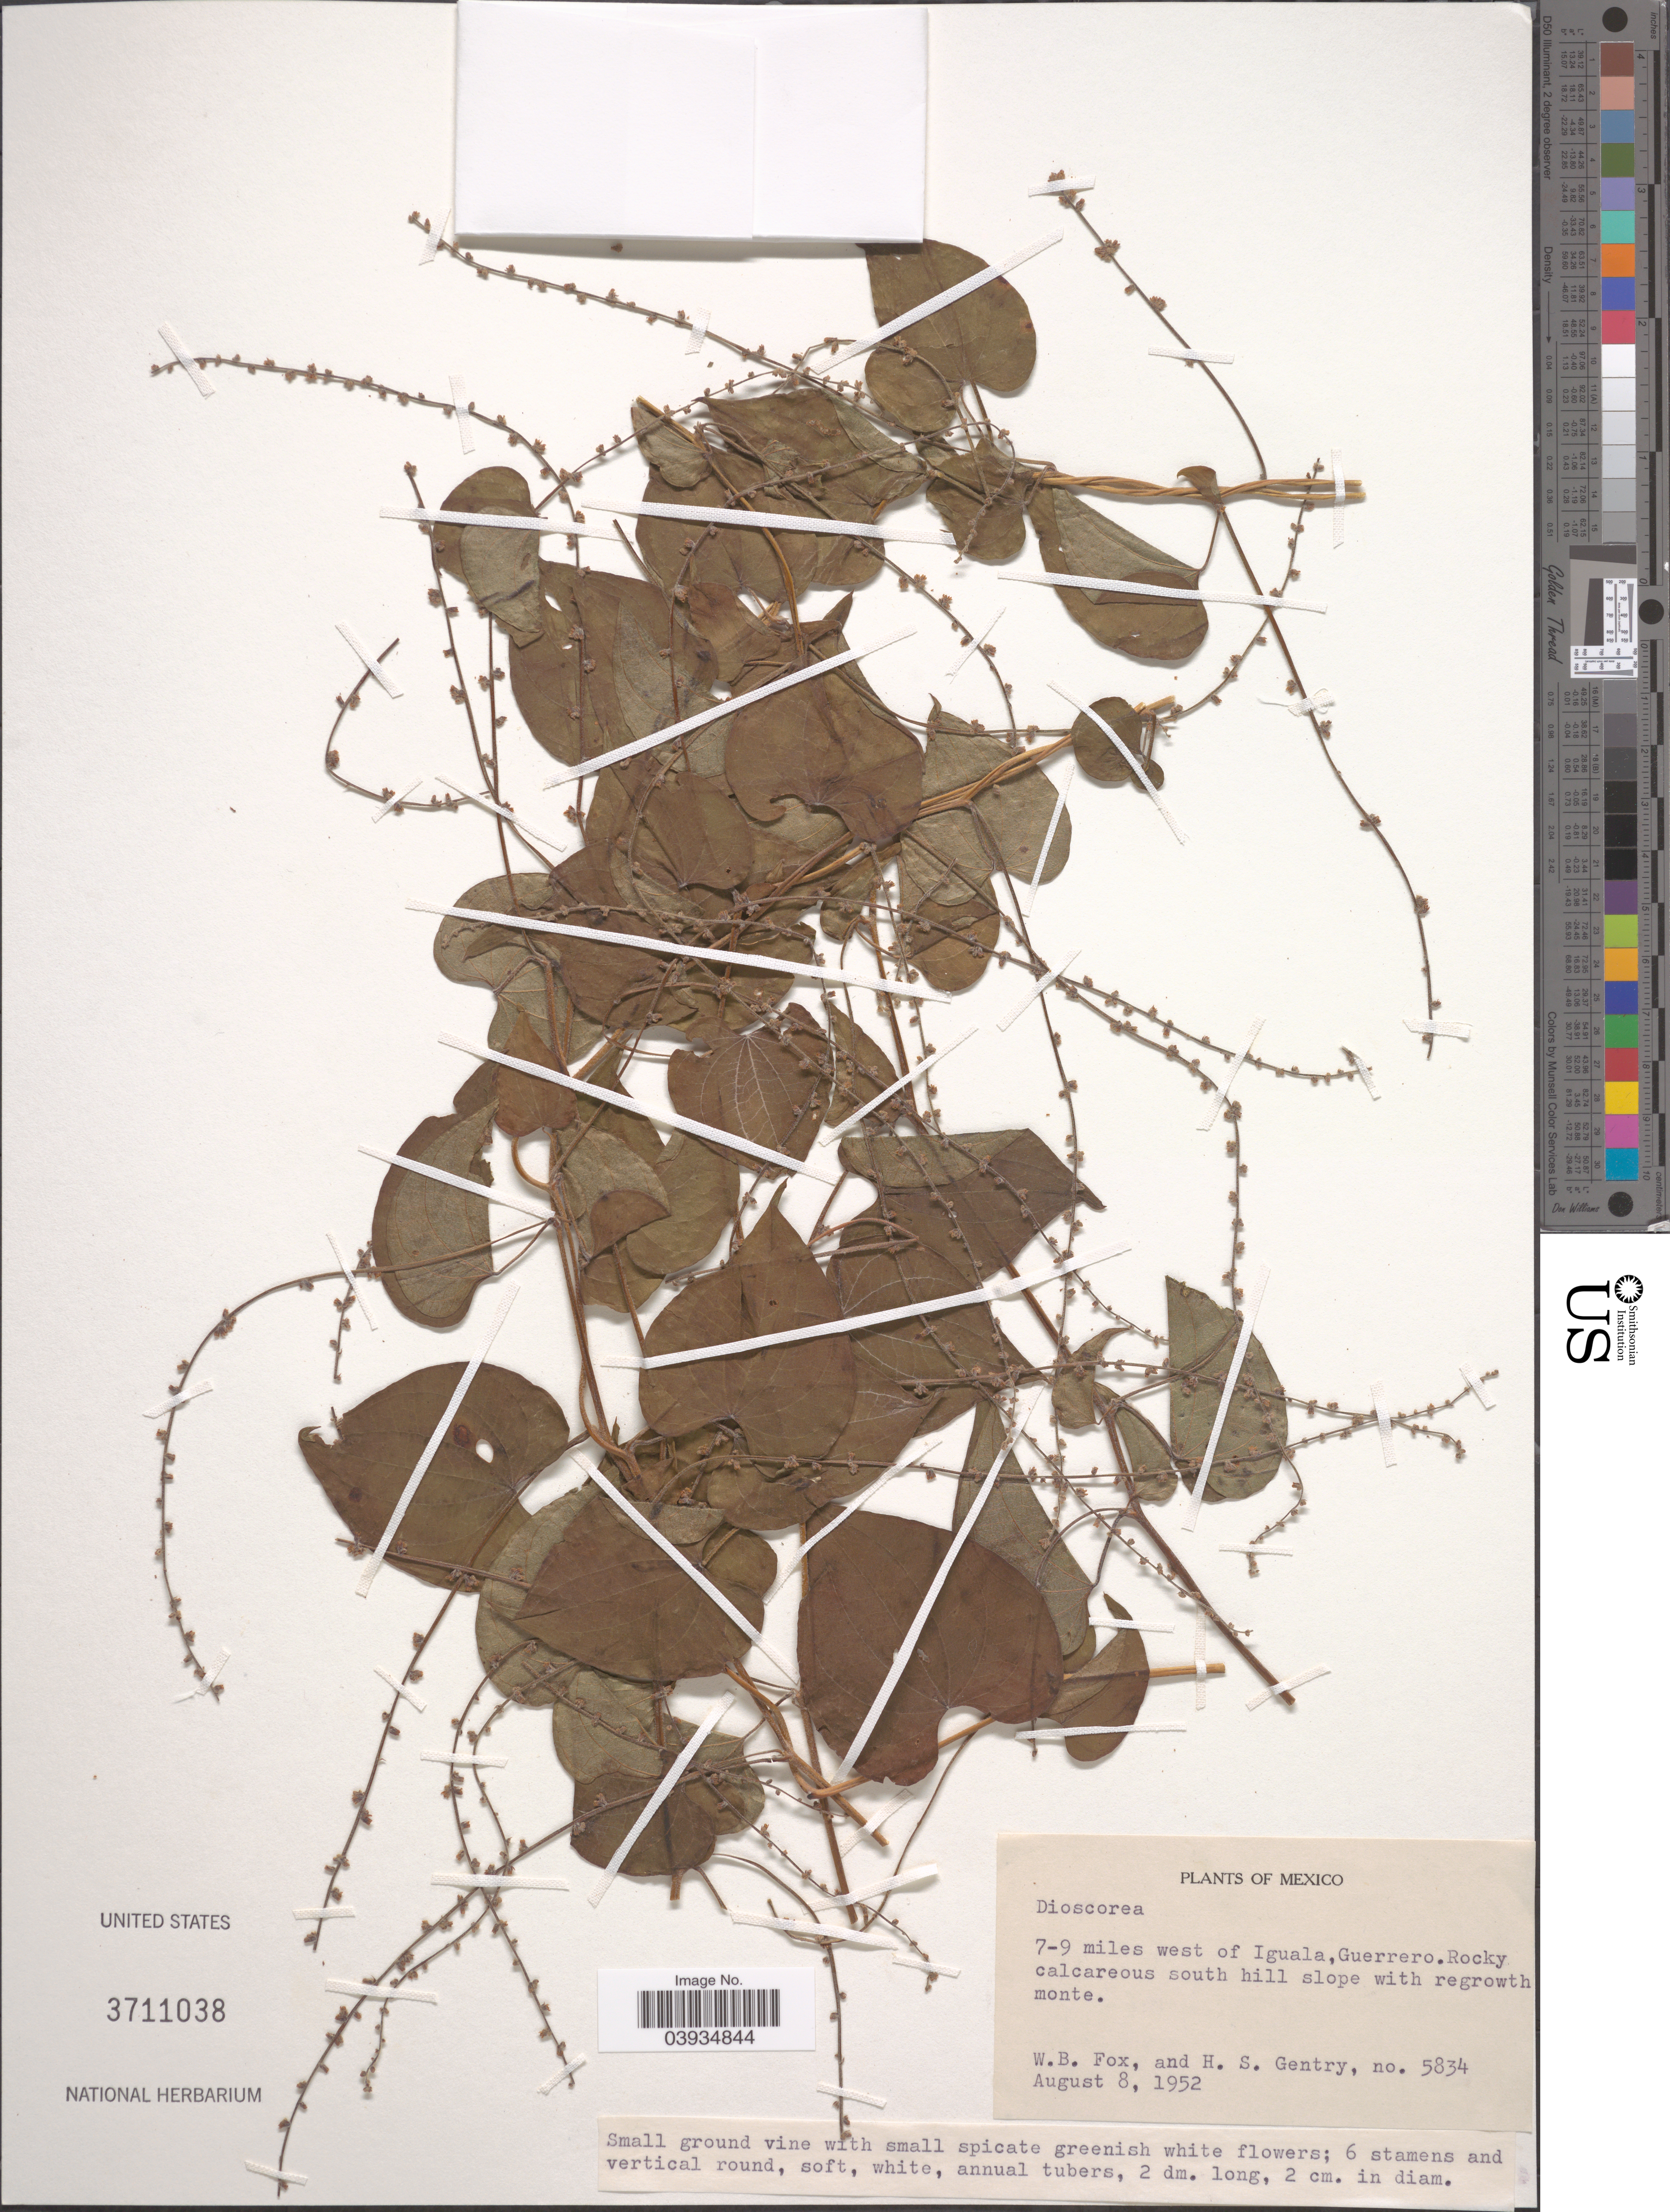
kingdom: Plantae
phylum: Tracheophyta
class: Liliopsida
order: Dioscoreales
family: Dioscoreaceae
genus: Dioscorea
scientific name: Dioscorea sp.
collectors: W. B. Fox & H. S. Gentry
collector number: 5834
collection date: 1952-08-08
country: Mexico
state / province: Guerrero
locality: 7-9 miles west of Iguala. South hill slope.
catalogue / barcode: US 3711038